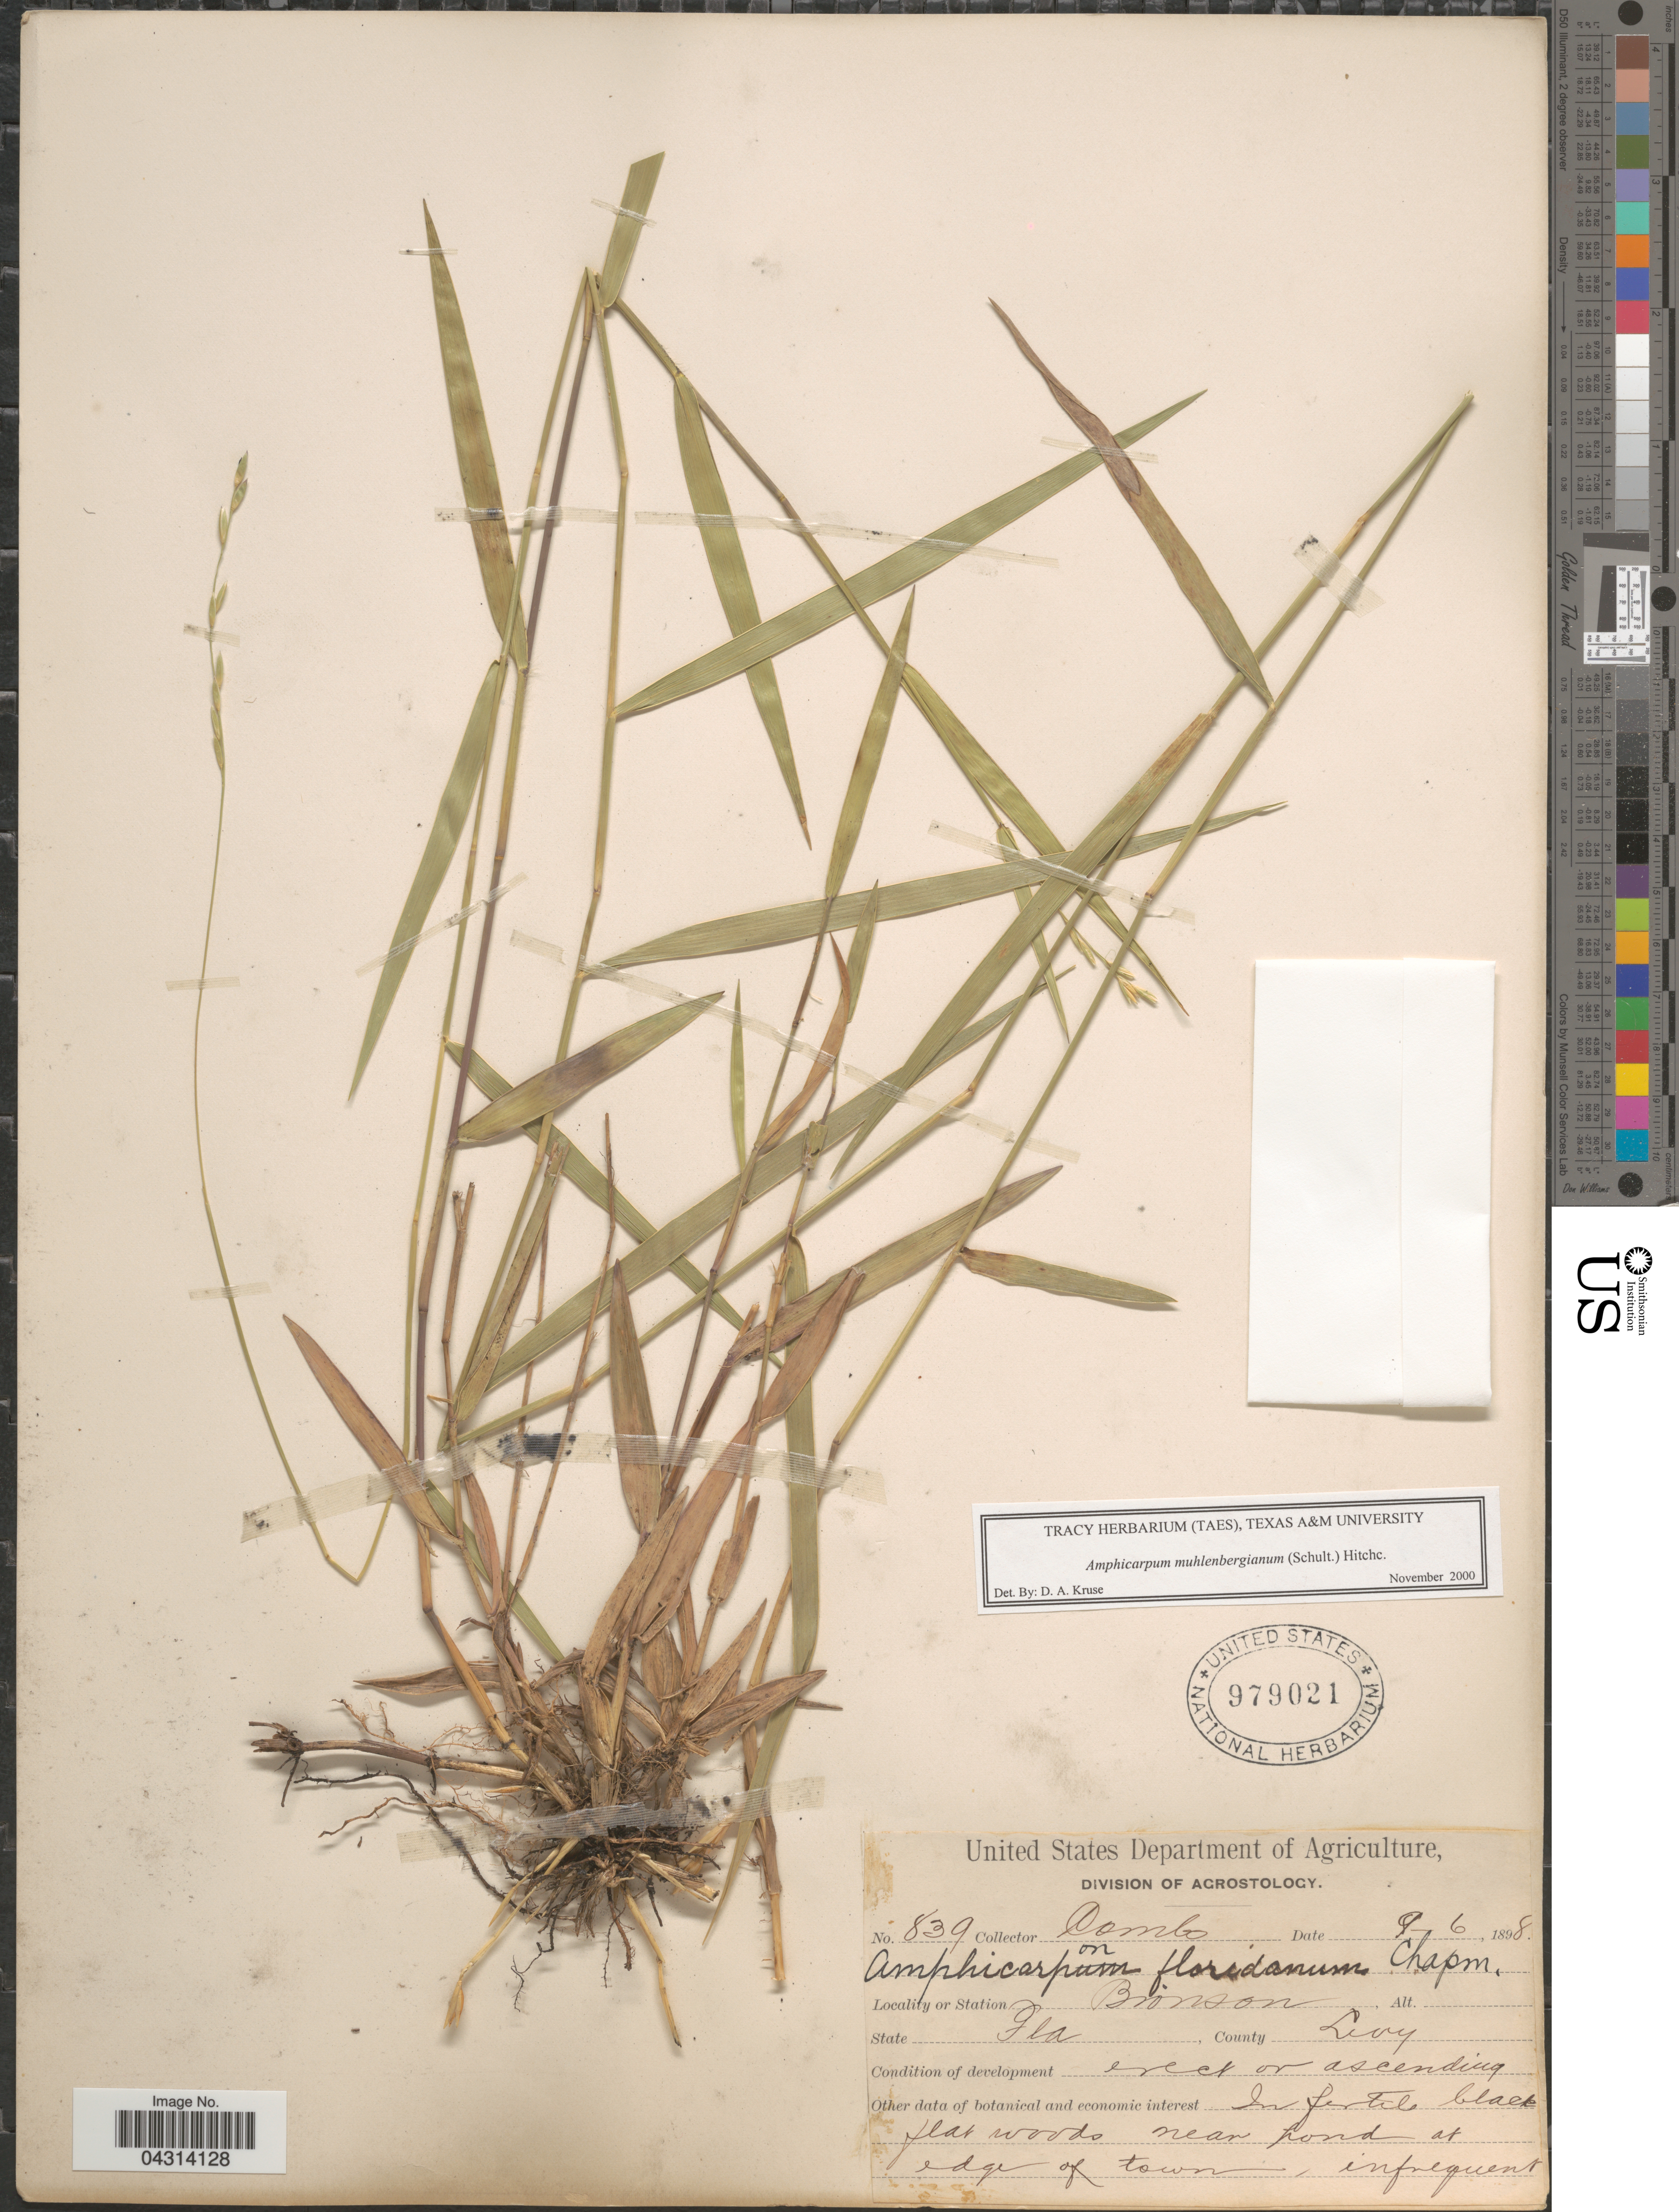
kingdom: Plantae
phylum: Tracheophyta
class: Liliopsida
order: Poales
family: Poaceae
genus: Amphicarpum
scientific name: Amphicarpum muhlenbergianum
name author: (Schult.) Hitchc.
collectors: -. Combs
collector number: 839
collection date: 1898-09-06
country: United States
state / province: Florida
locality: Bronsson. County Levy. In fertile black flat woods near pond at edge of town.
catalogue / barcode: US 979021